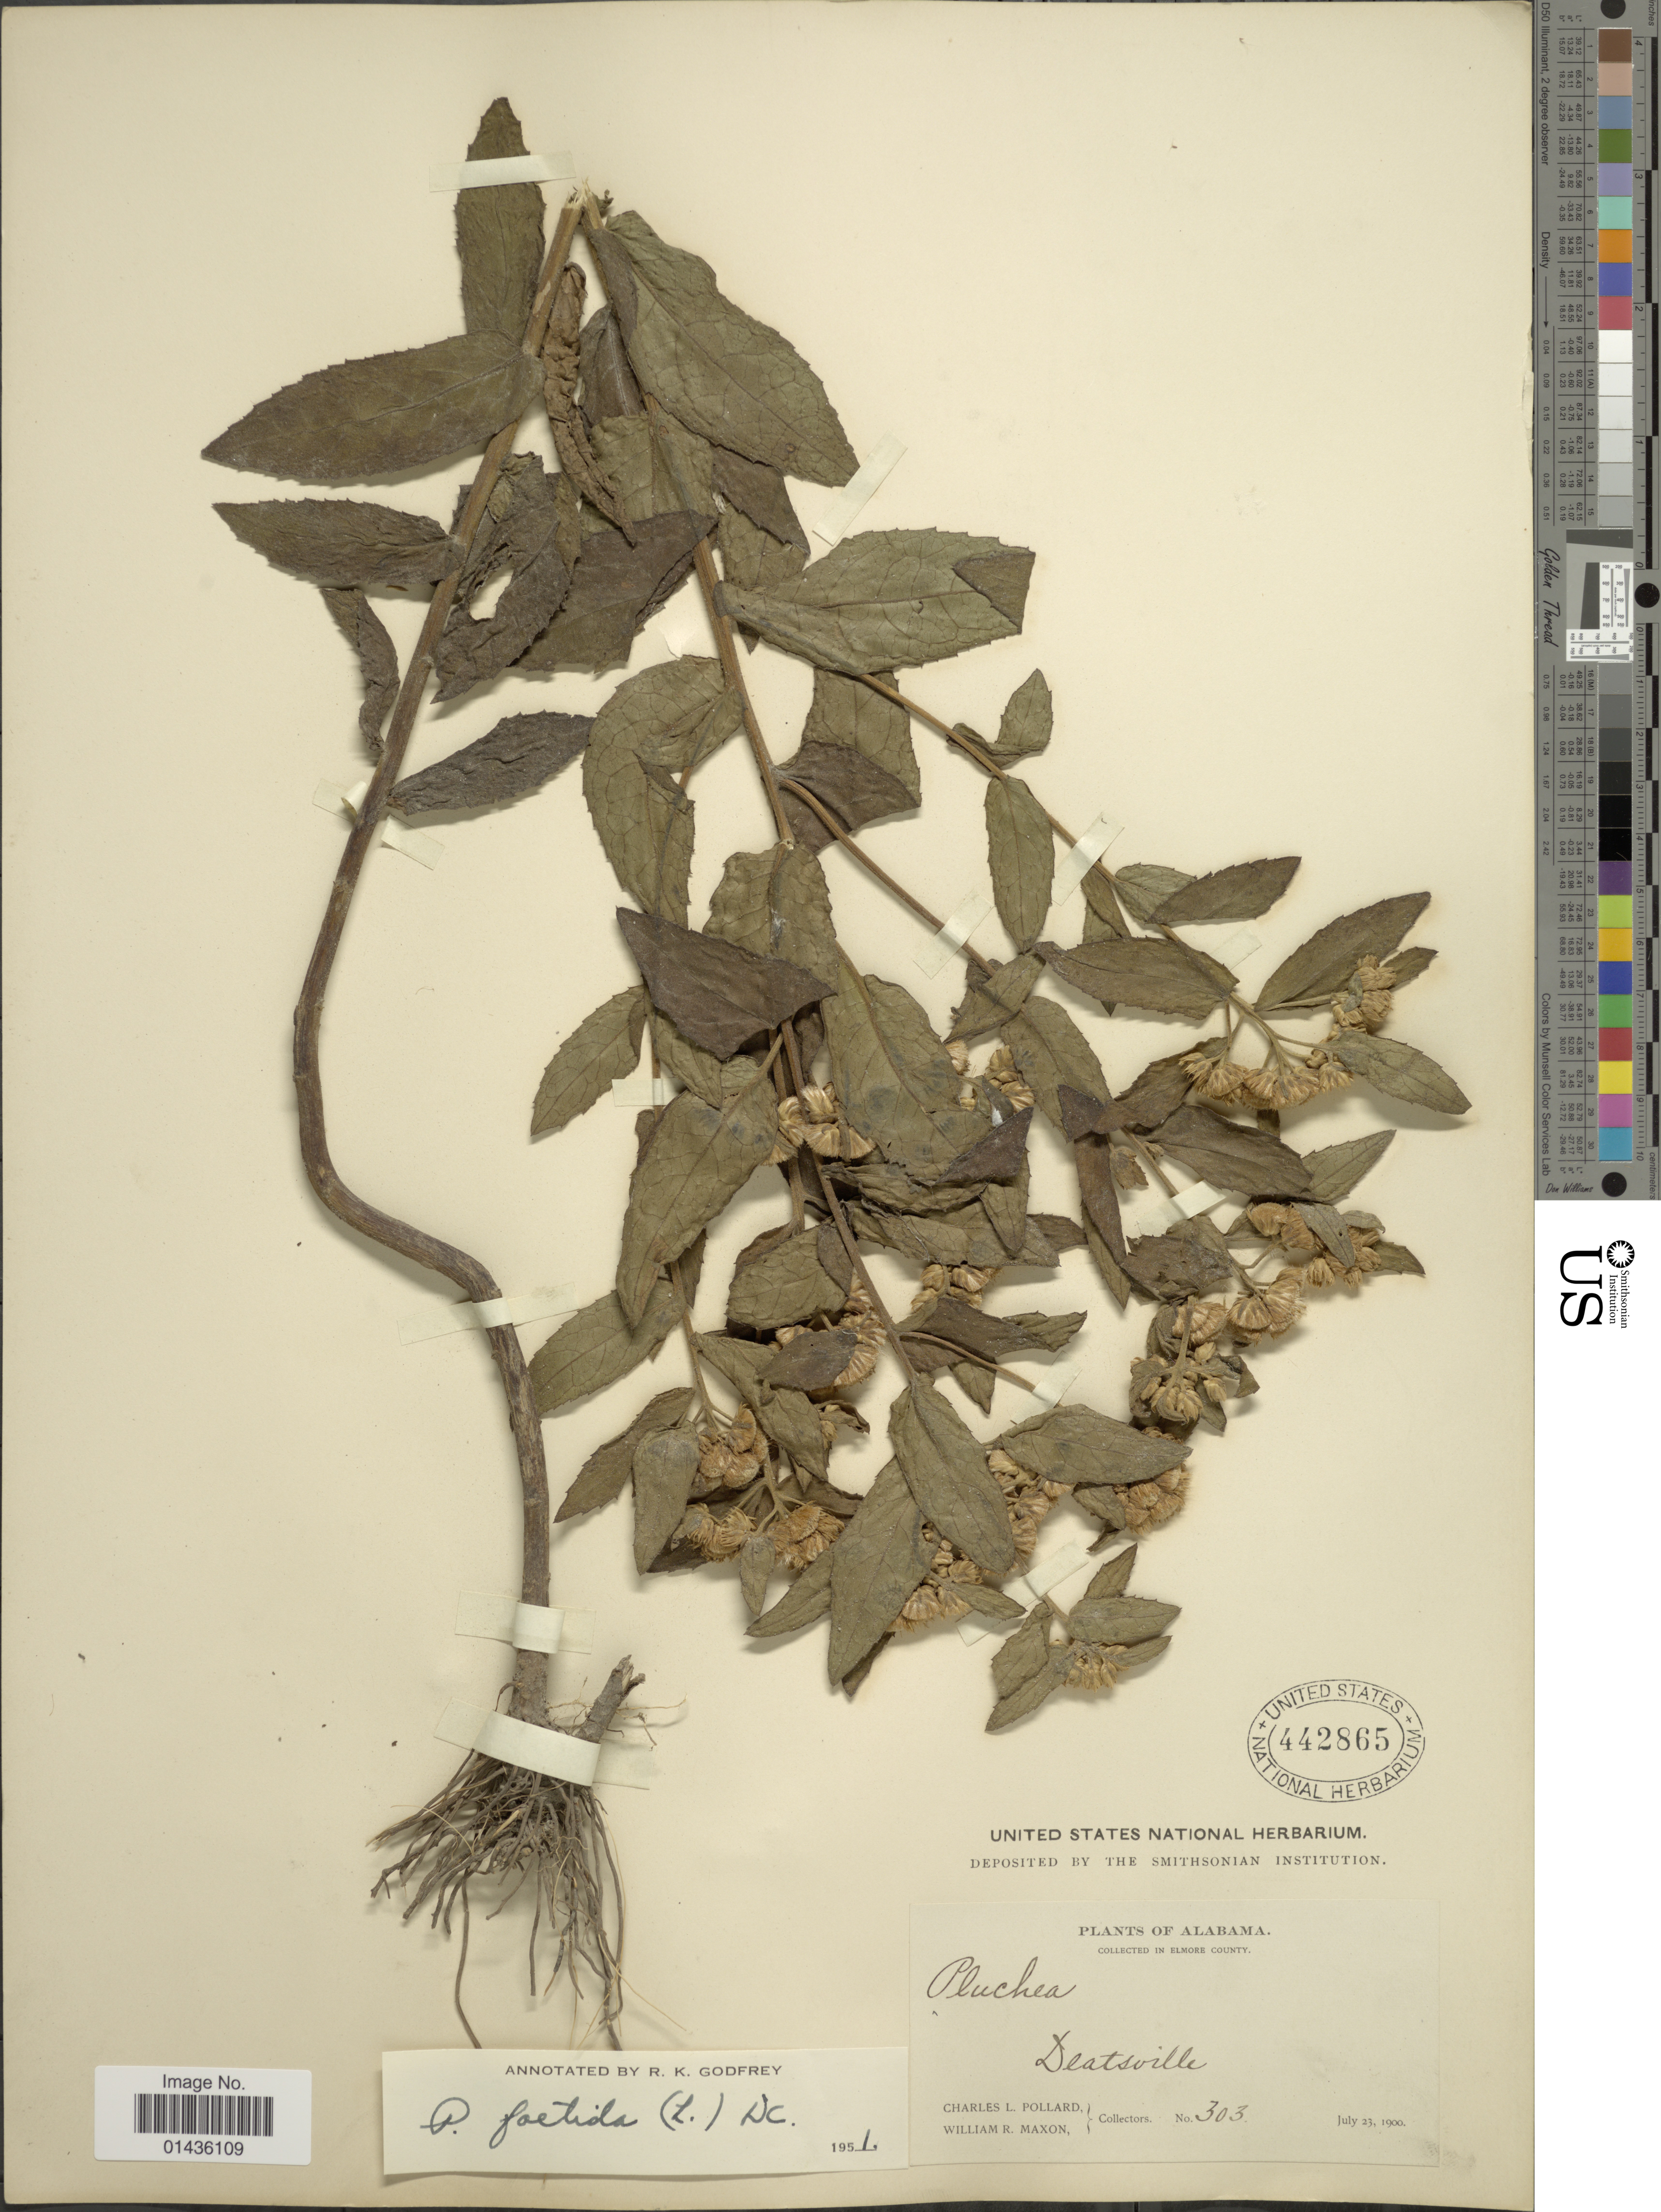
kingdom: Plantae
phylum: Tracheophyta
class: Magnoliopsida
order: Asterales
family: Asteraceae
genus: Pluchea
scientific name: Pluchea foetida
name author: (L.) DC.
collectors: C. L. Pollard & W. R. Maxon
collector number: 303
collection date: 1900-07-23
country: United States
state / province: Alabama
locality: Elmore County, Deatsville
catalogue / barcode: US 442865